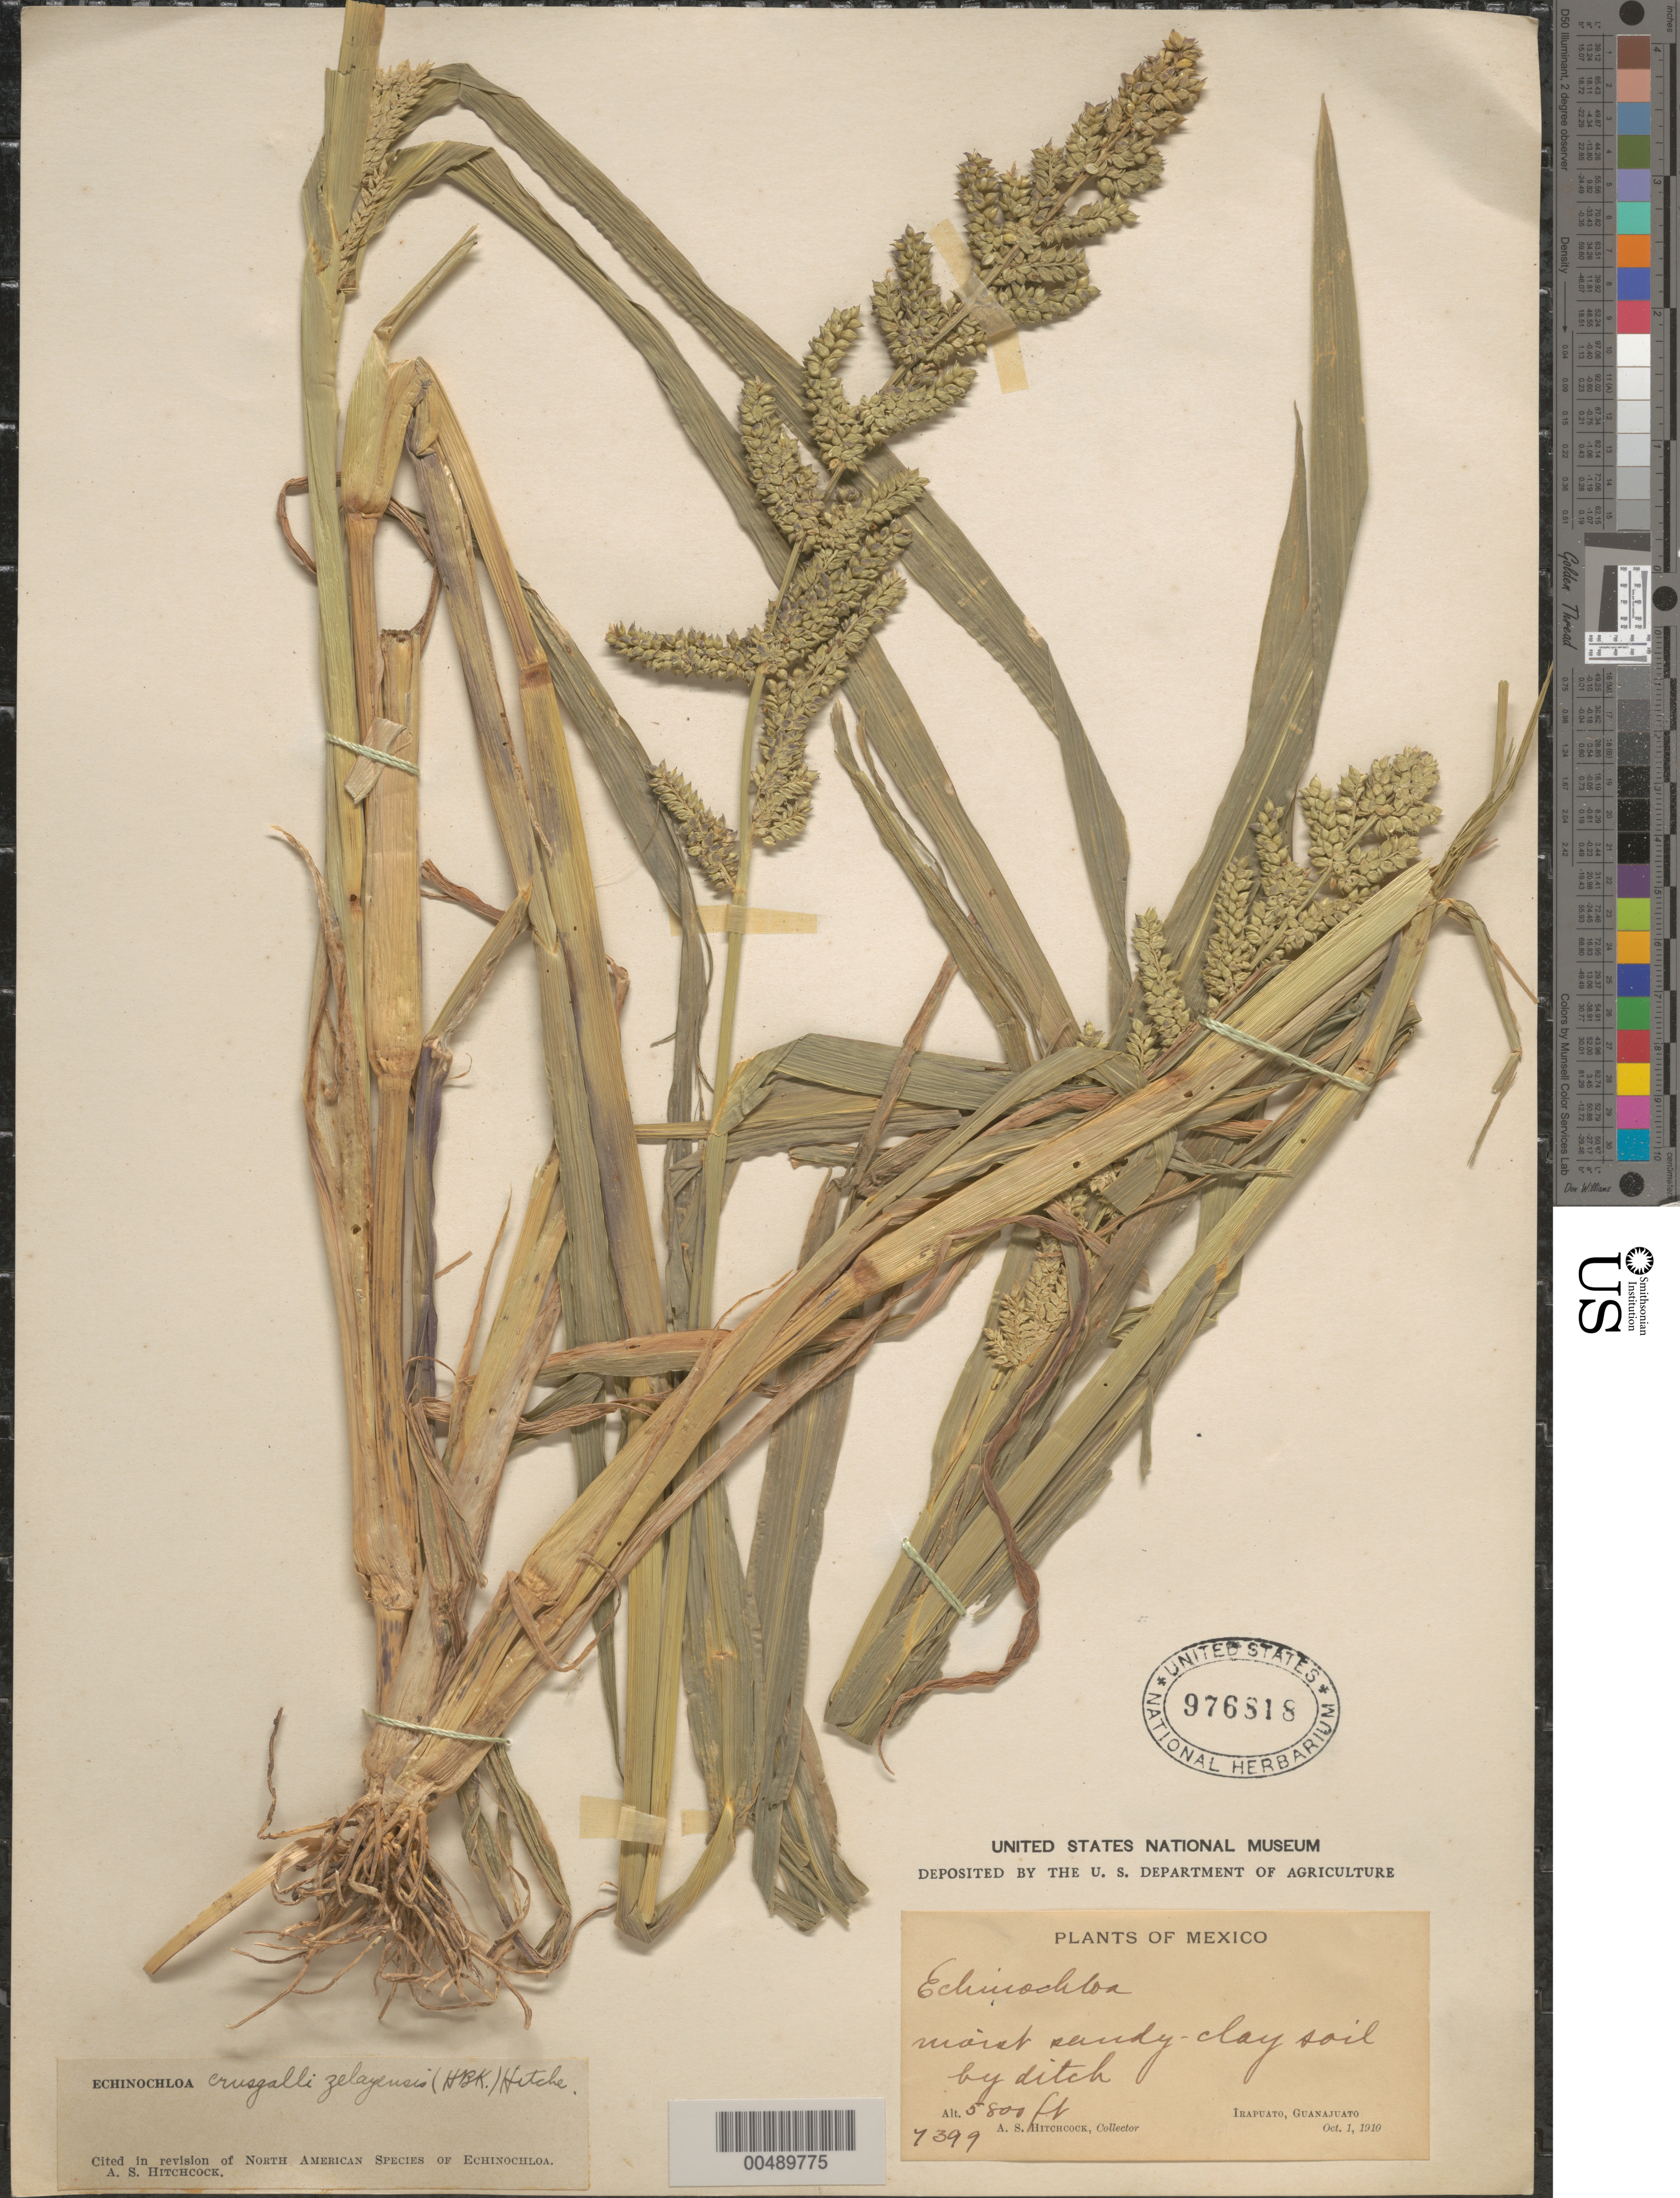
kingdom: Plantae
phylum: Tracheophyta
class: Liliopsida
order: Poales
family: Poaceae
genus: Echinochloa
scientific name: Echinochloa crus-galli var. zelayensis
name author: (Kunth) Hitchc.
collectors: A. S. Hitchcock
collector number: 7399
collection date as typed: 1 Oct 1910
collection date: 1910-10-01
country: Mexico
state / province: Guanajuato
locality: Irapuato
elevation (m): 1768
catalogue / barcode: US 976818